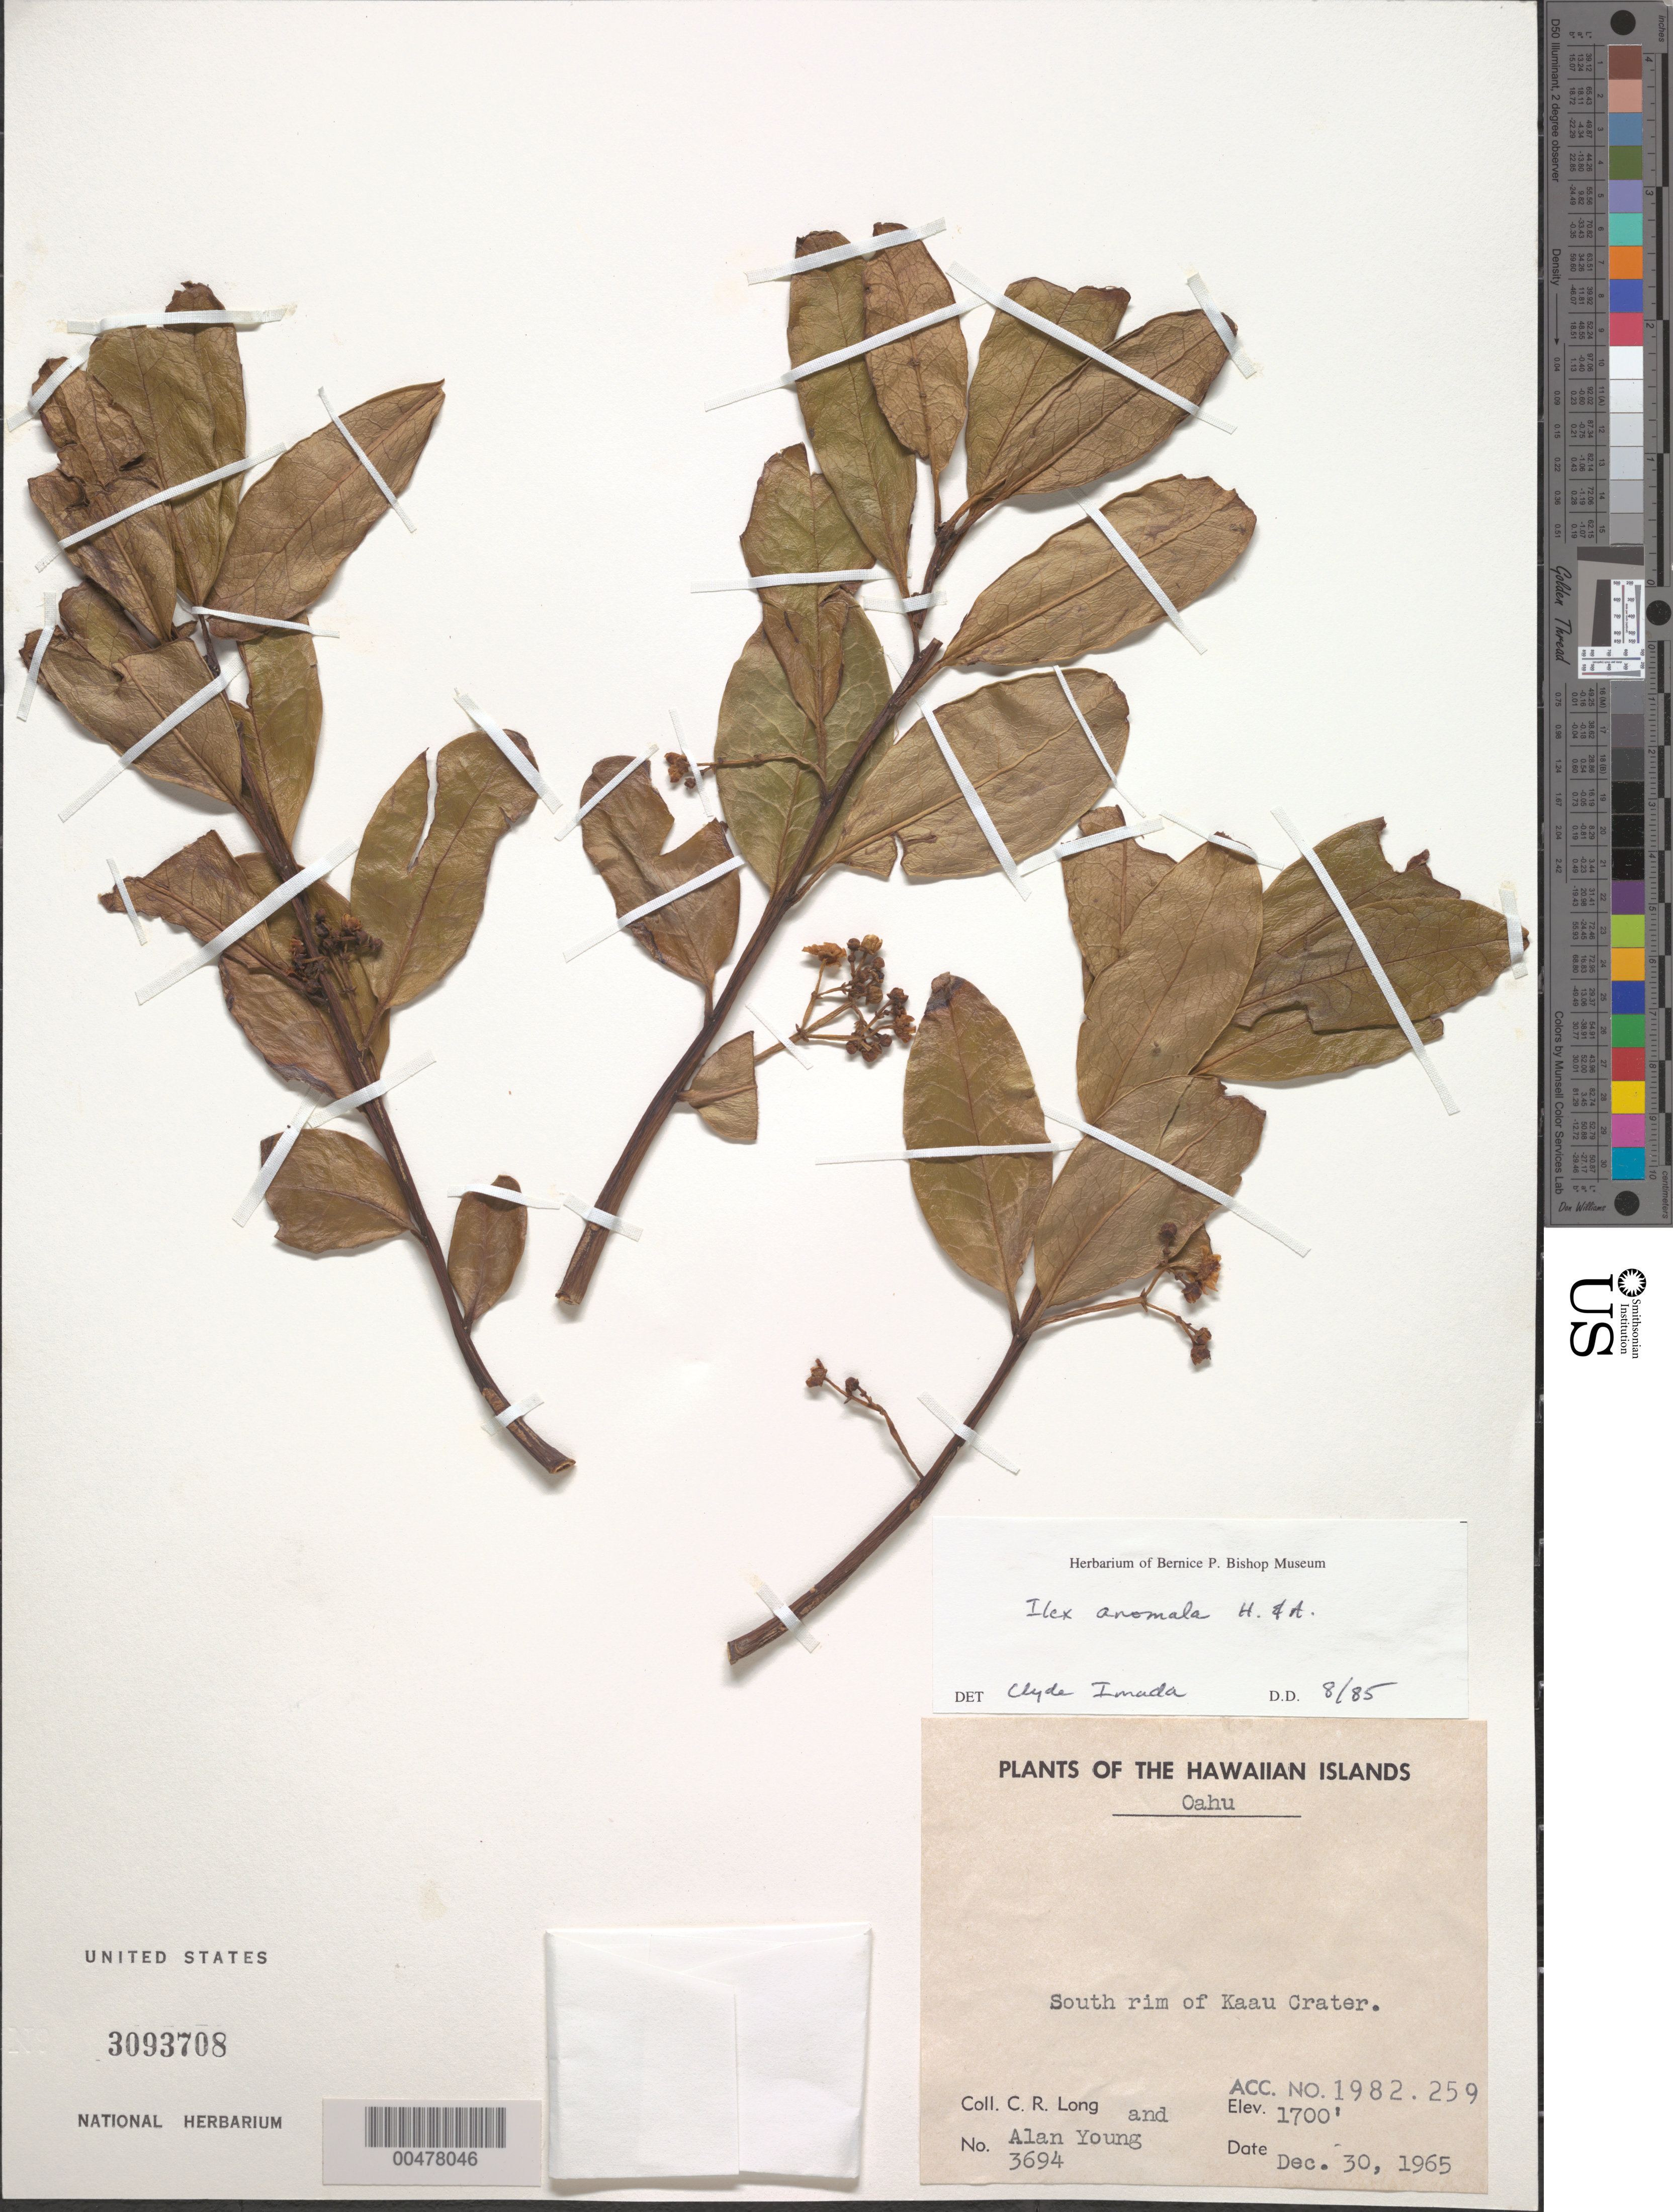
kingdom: Plantae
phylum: Tracheophyta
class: Magnoliopsida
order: Aquifoliales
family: Aquifoliaceae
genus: Ilex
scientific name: Ilex anomala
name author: Hook. & Arn.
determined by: Imada, C. T.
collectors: C. Long & A. Young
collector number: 3694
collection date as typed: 30 Dec 1965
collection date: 1965-12-30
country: United States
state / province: Hawaii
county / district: Honolulu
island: Oahu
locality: S rim of Kaau Crater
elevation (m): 518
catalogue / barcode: US 3093708